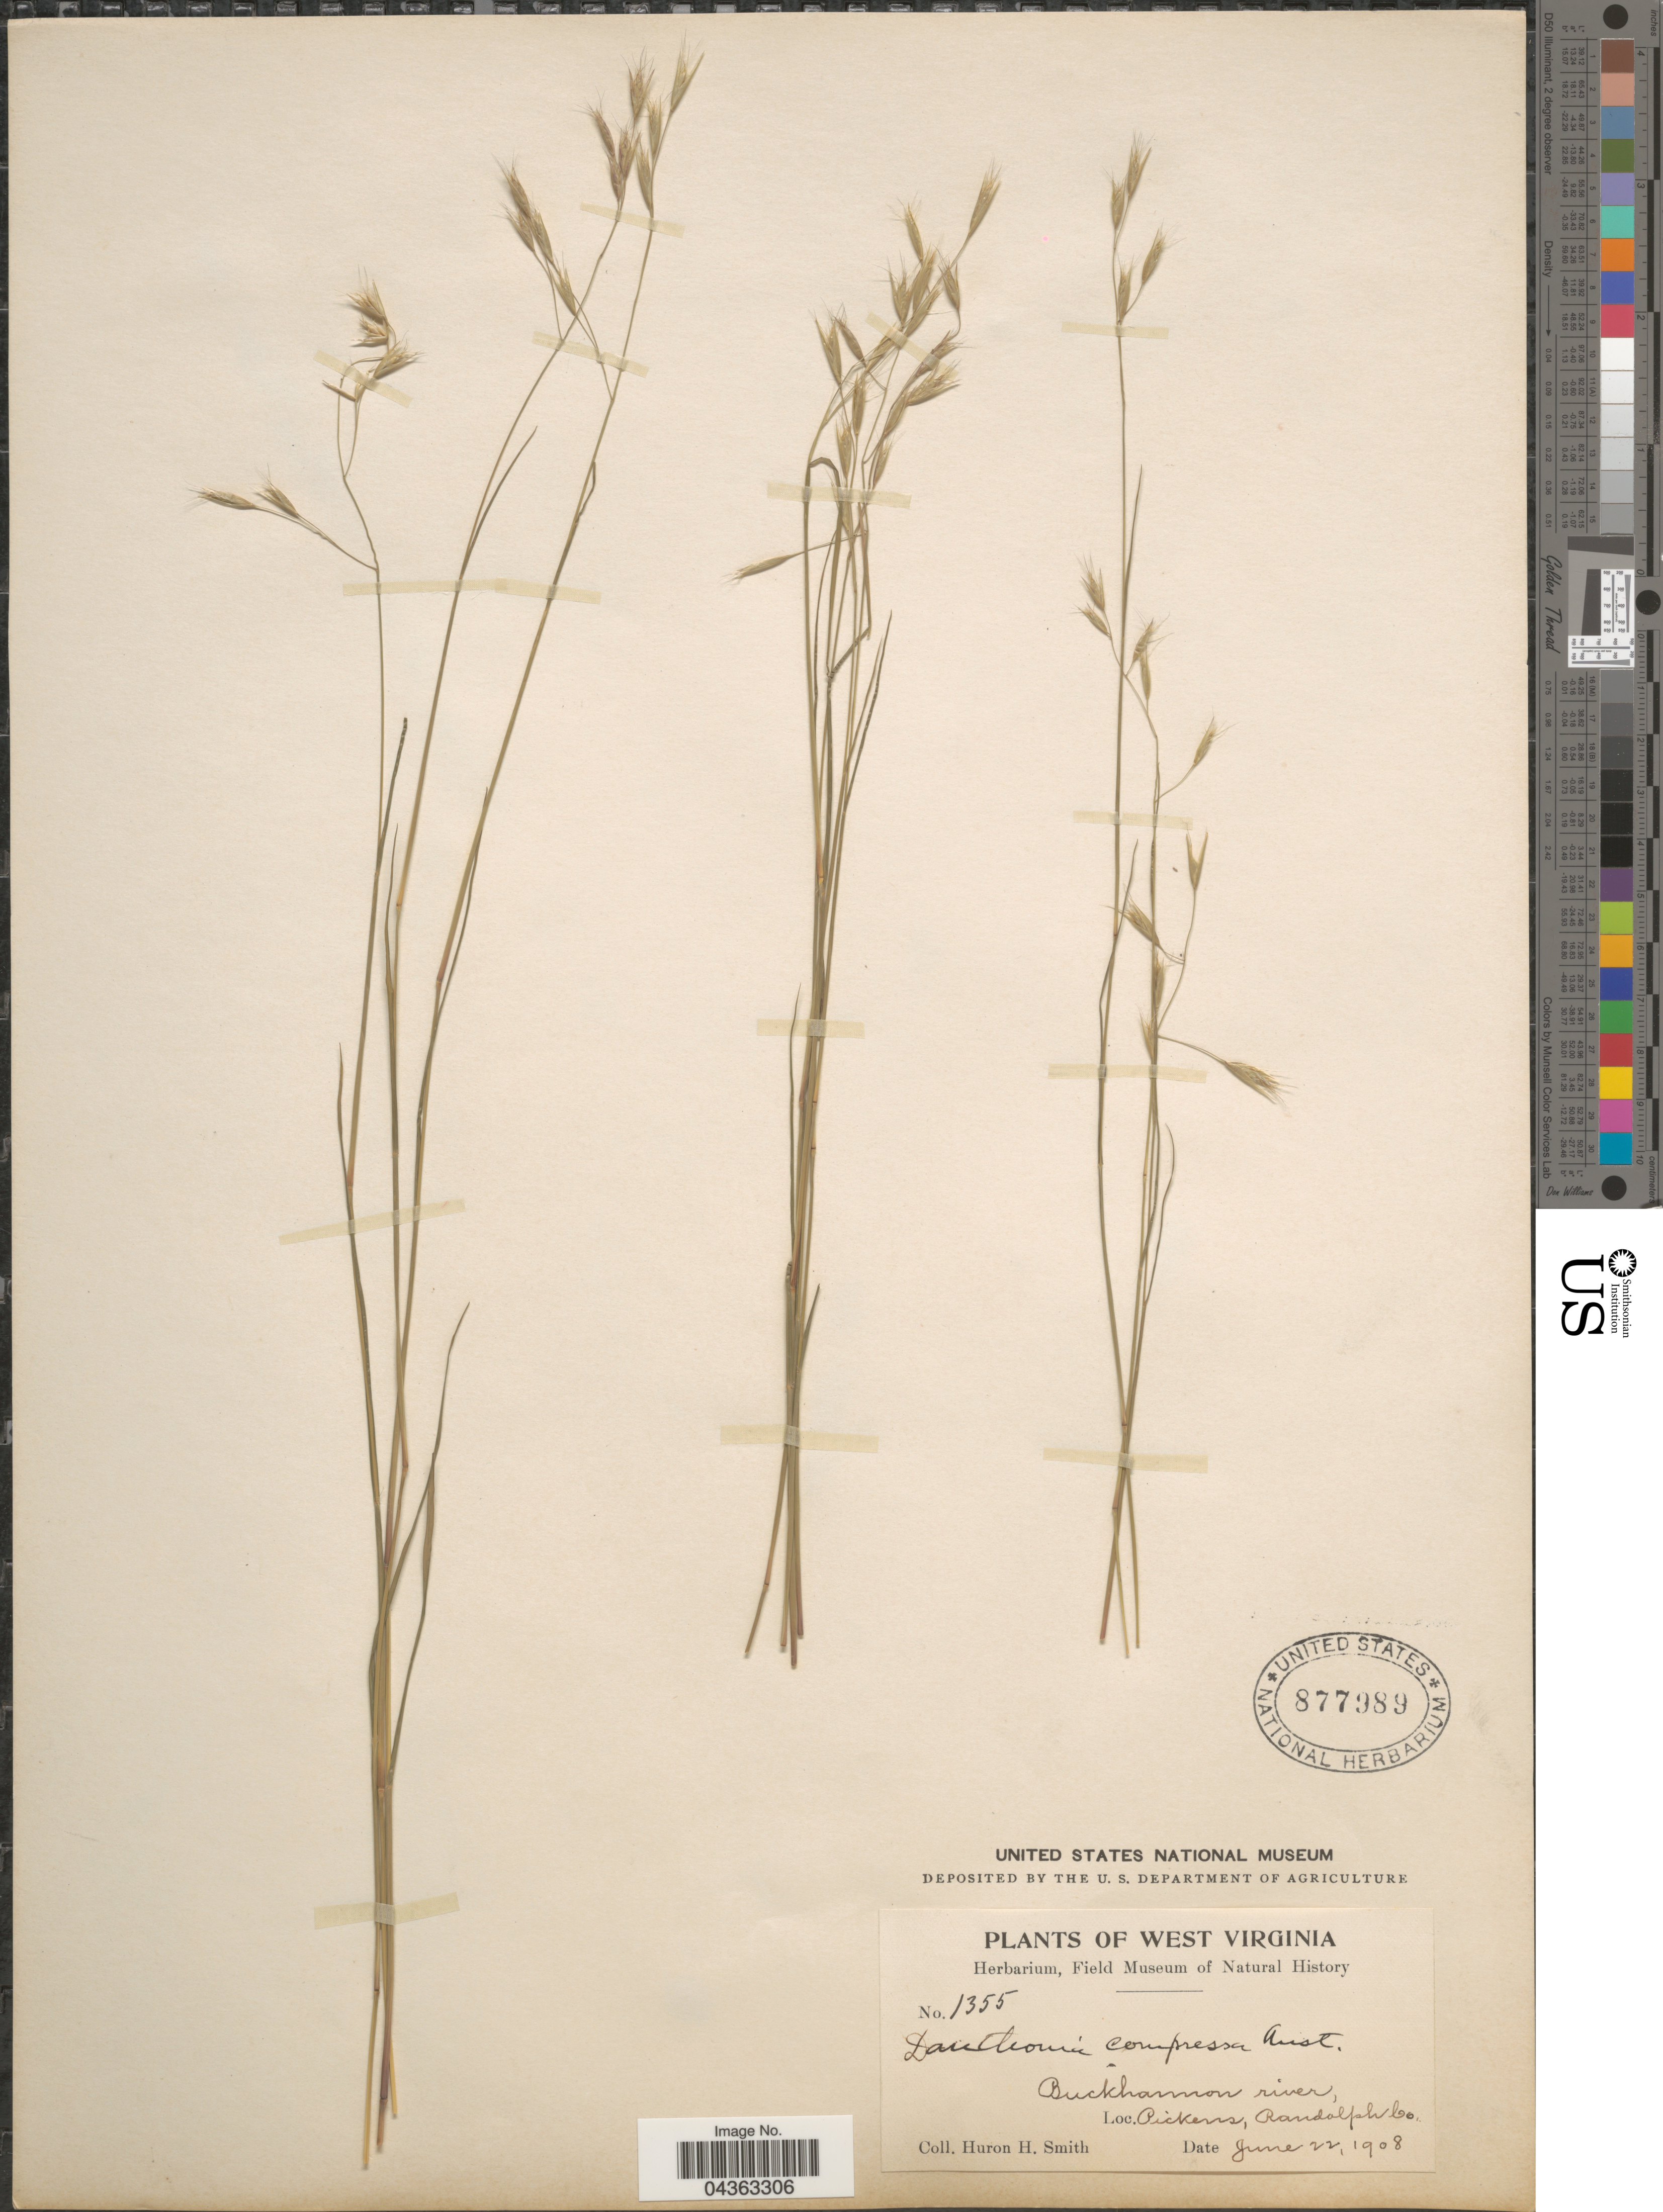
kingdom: Plantae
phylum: Tracheophyta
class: Liliopsida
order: Poales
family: Poaceae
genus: Danthonia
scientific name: Danthonia compressa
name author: Austin in F. Peck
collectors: Huron H. Smith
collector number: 1355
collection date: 1908-06-22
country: United States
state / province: West Virginia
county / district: Randolph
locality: Buckhannon river. Pickens, Randolph Co.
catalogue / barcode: US 877989